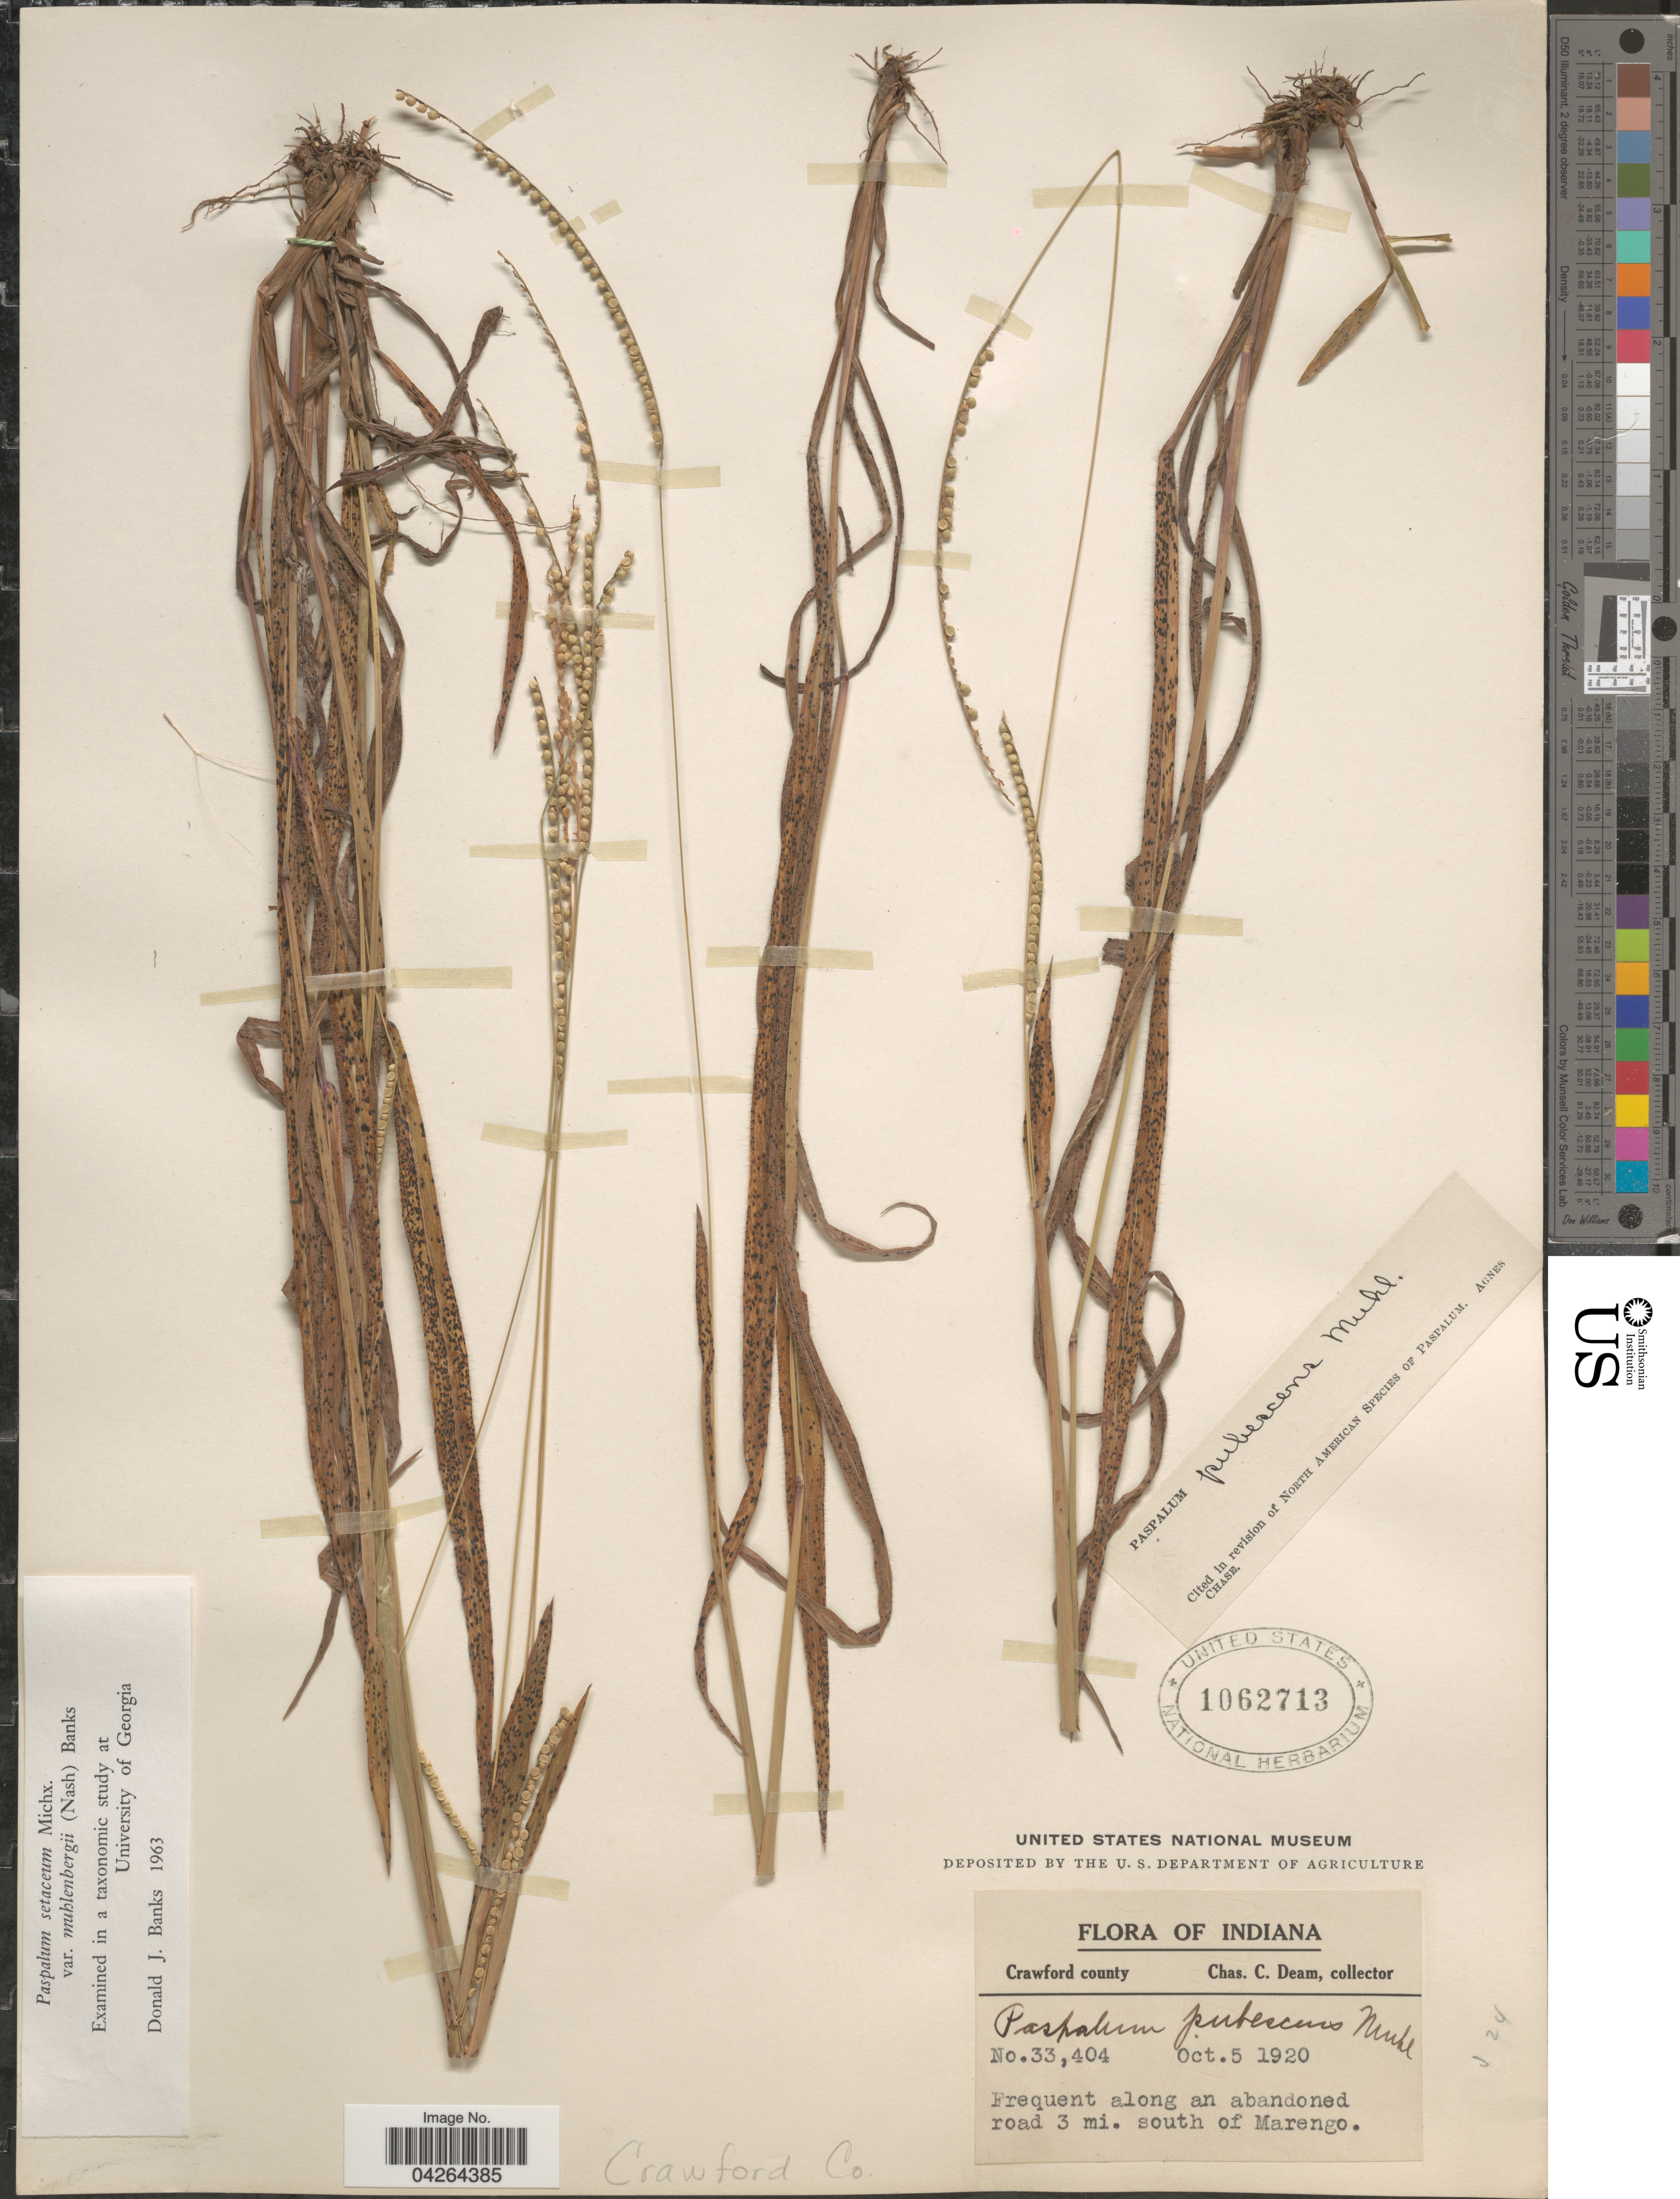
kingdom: Plantae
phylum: Tracheophyta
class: Liliopsida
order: Poales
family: Poaceae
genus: Paspalum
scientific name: Paspalum setaceum var. muhlenbergii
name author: (Nash) D.J. Banks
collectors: C. C. Deam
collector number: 33404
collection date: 1920-10-05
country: United States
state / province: Indiana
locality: Crawford county. Frequent along an abandoned road 3 mi. south of Marengo.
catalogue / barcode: US 1062713